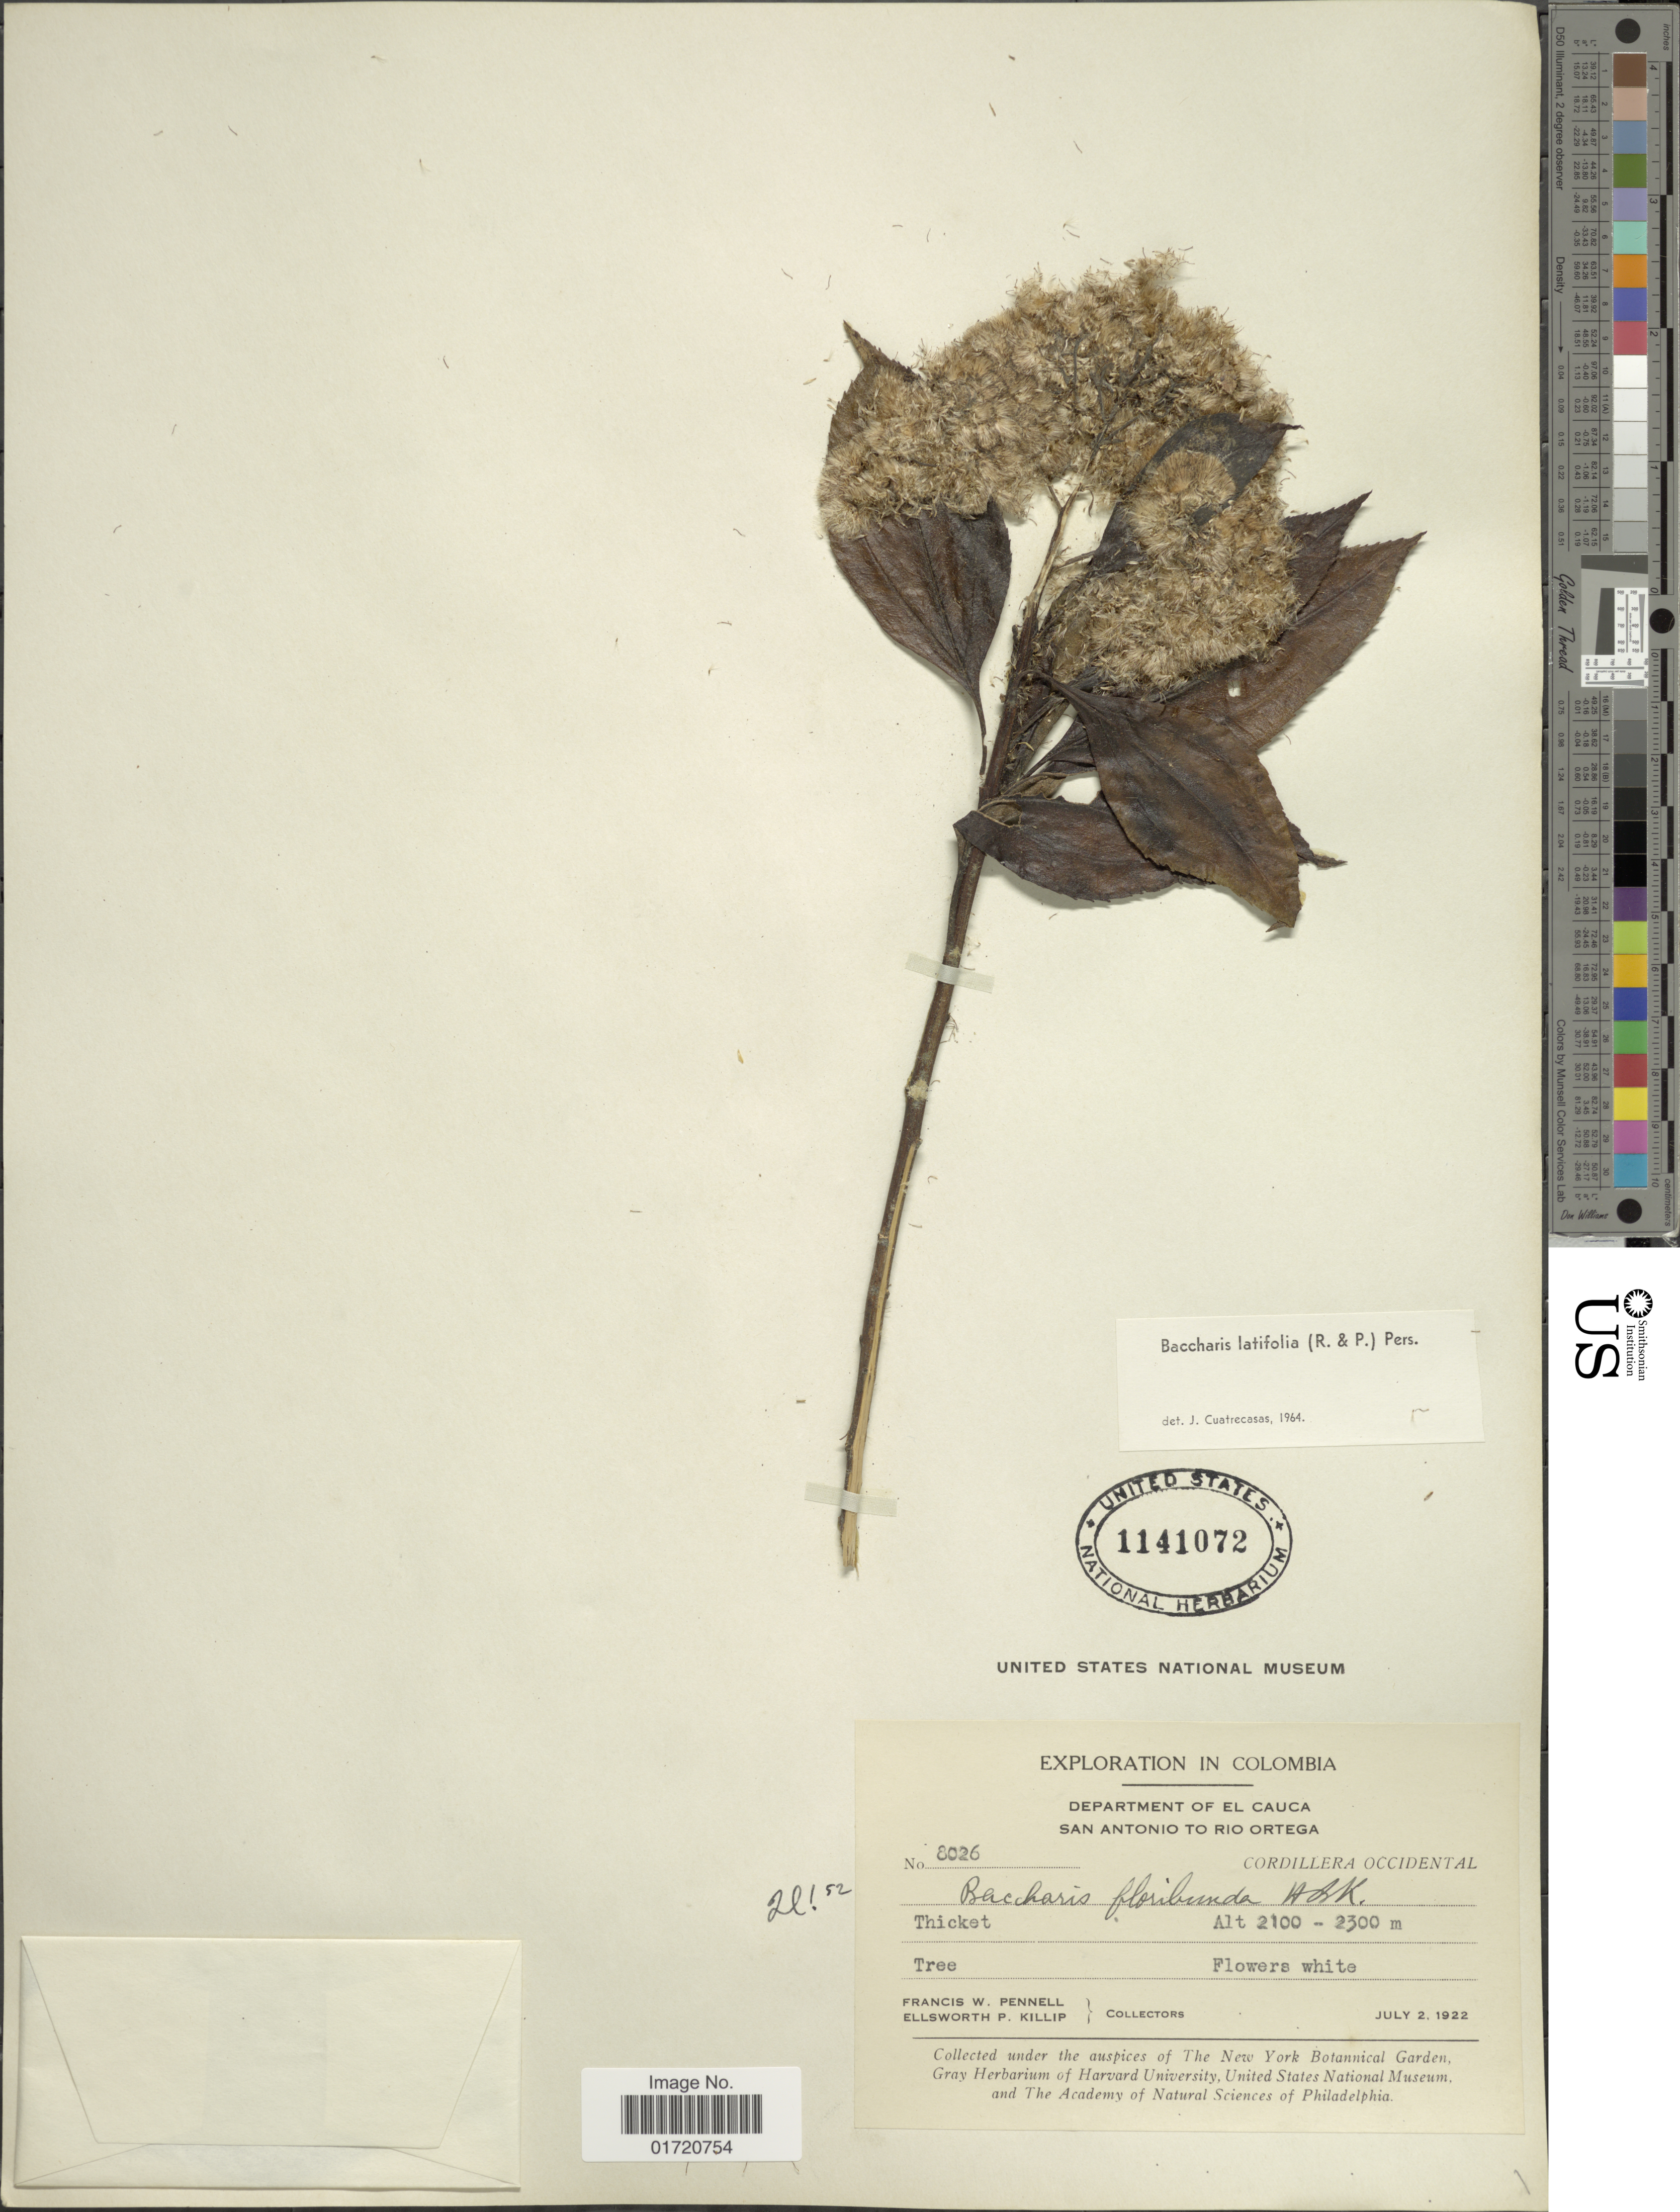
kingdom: Plantae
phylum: Tracheophyta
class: Magnoliopsida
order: Asterales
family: Asteraceae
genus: Baccharis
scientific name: Baccharis latifolia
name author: (Ruiz & Pav.) Pers.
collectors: F. W. Pennell & E. P. Killip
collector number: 8026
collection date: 1922-07-02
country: Colombia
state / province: Cauca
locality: San Antonio to Rio Ortega, Cordillera Occidental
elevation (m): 2100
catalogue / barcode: US 1141072